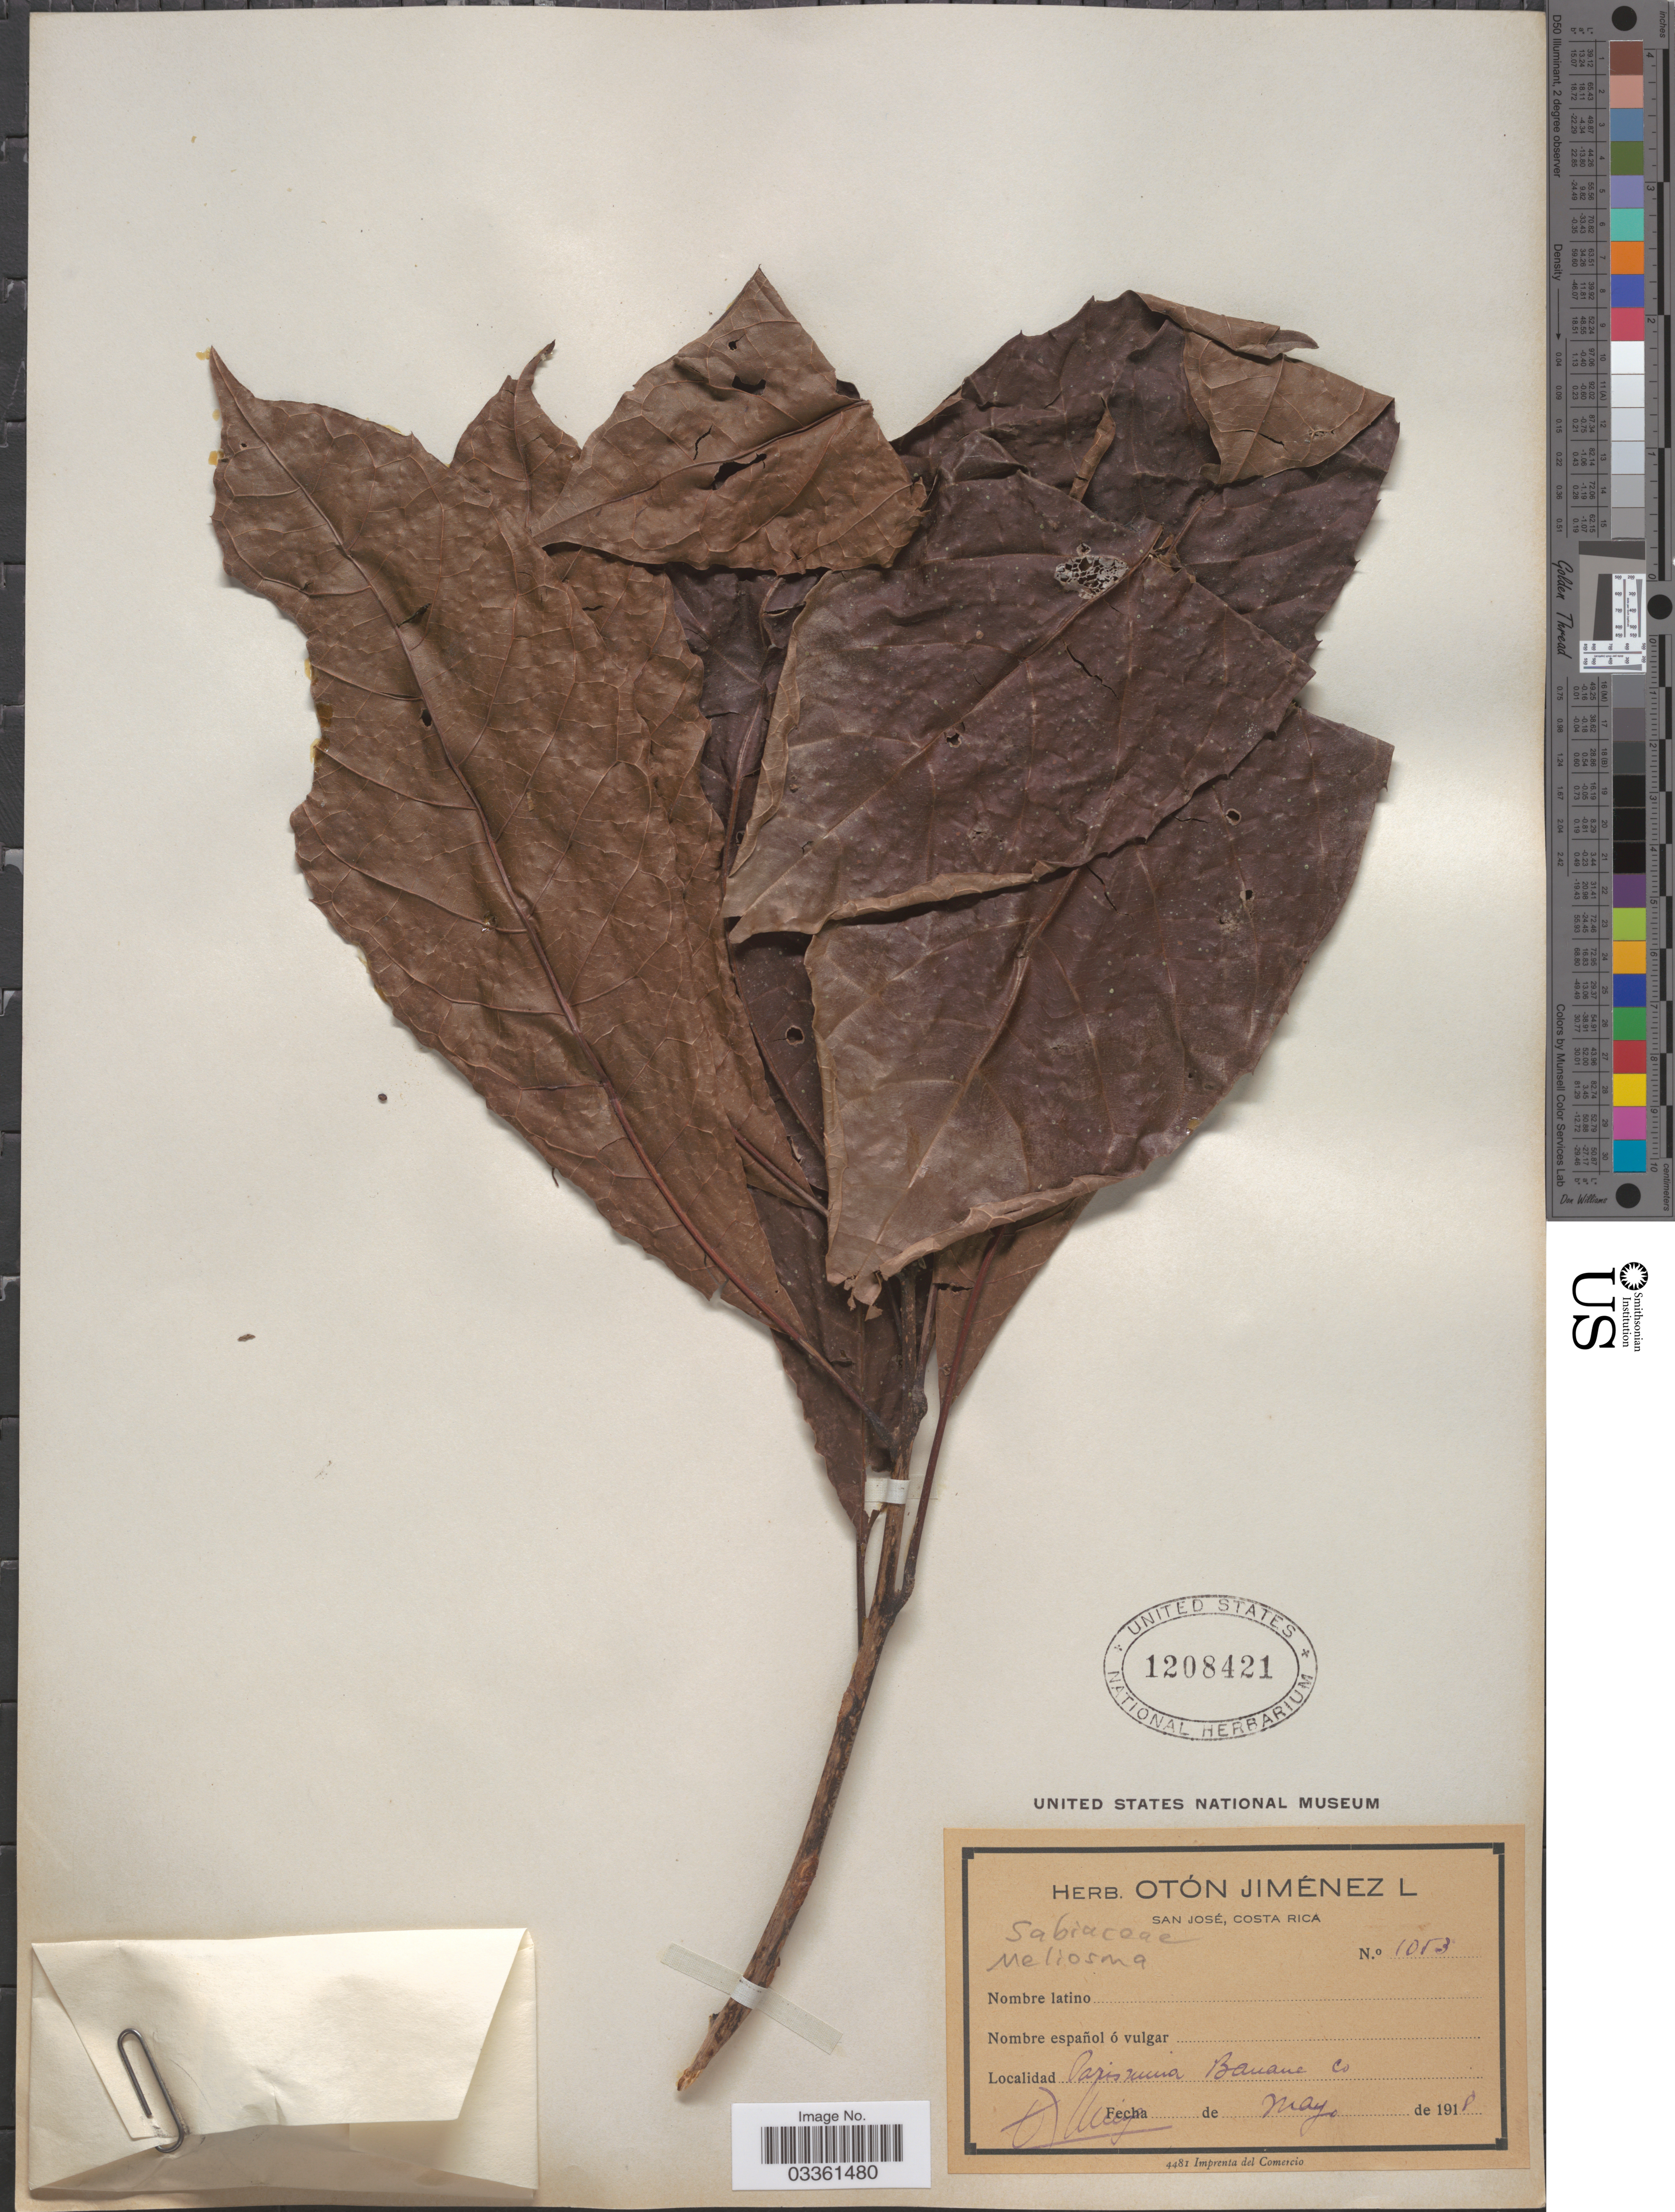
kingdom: Plantae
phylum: Tracheophyta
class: Magnoliopsida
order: Proteales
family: Sabiaceae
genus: Meliosma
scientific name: Meliosma sp.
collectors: Ex herb. Otón Jiménez L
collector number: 1053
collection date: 1918-05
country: Costa Rica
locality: Parismina, Banana Co.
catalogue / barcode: US 1208421